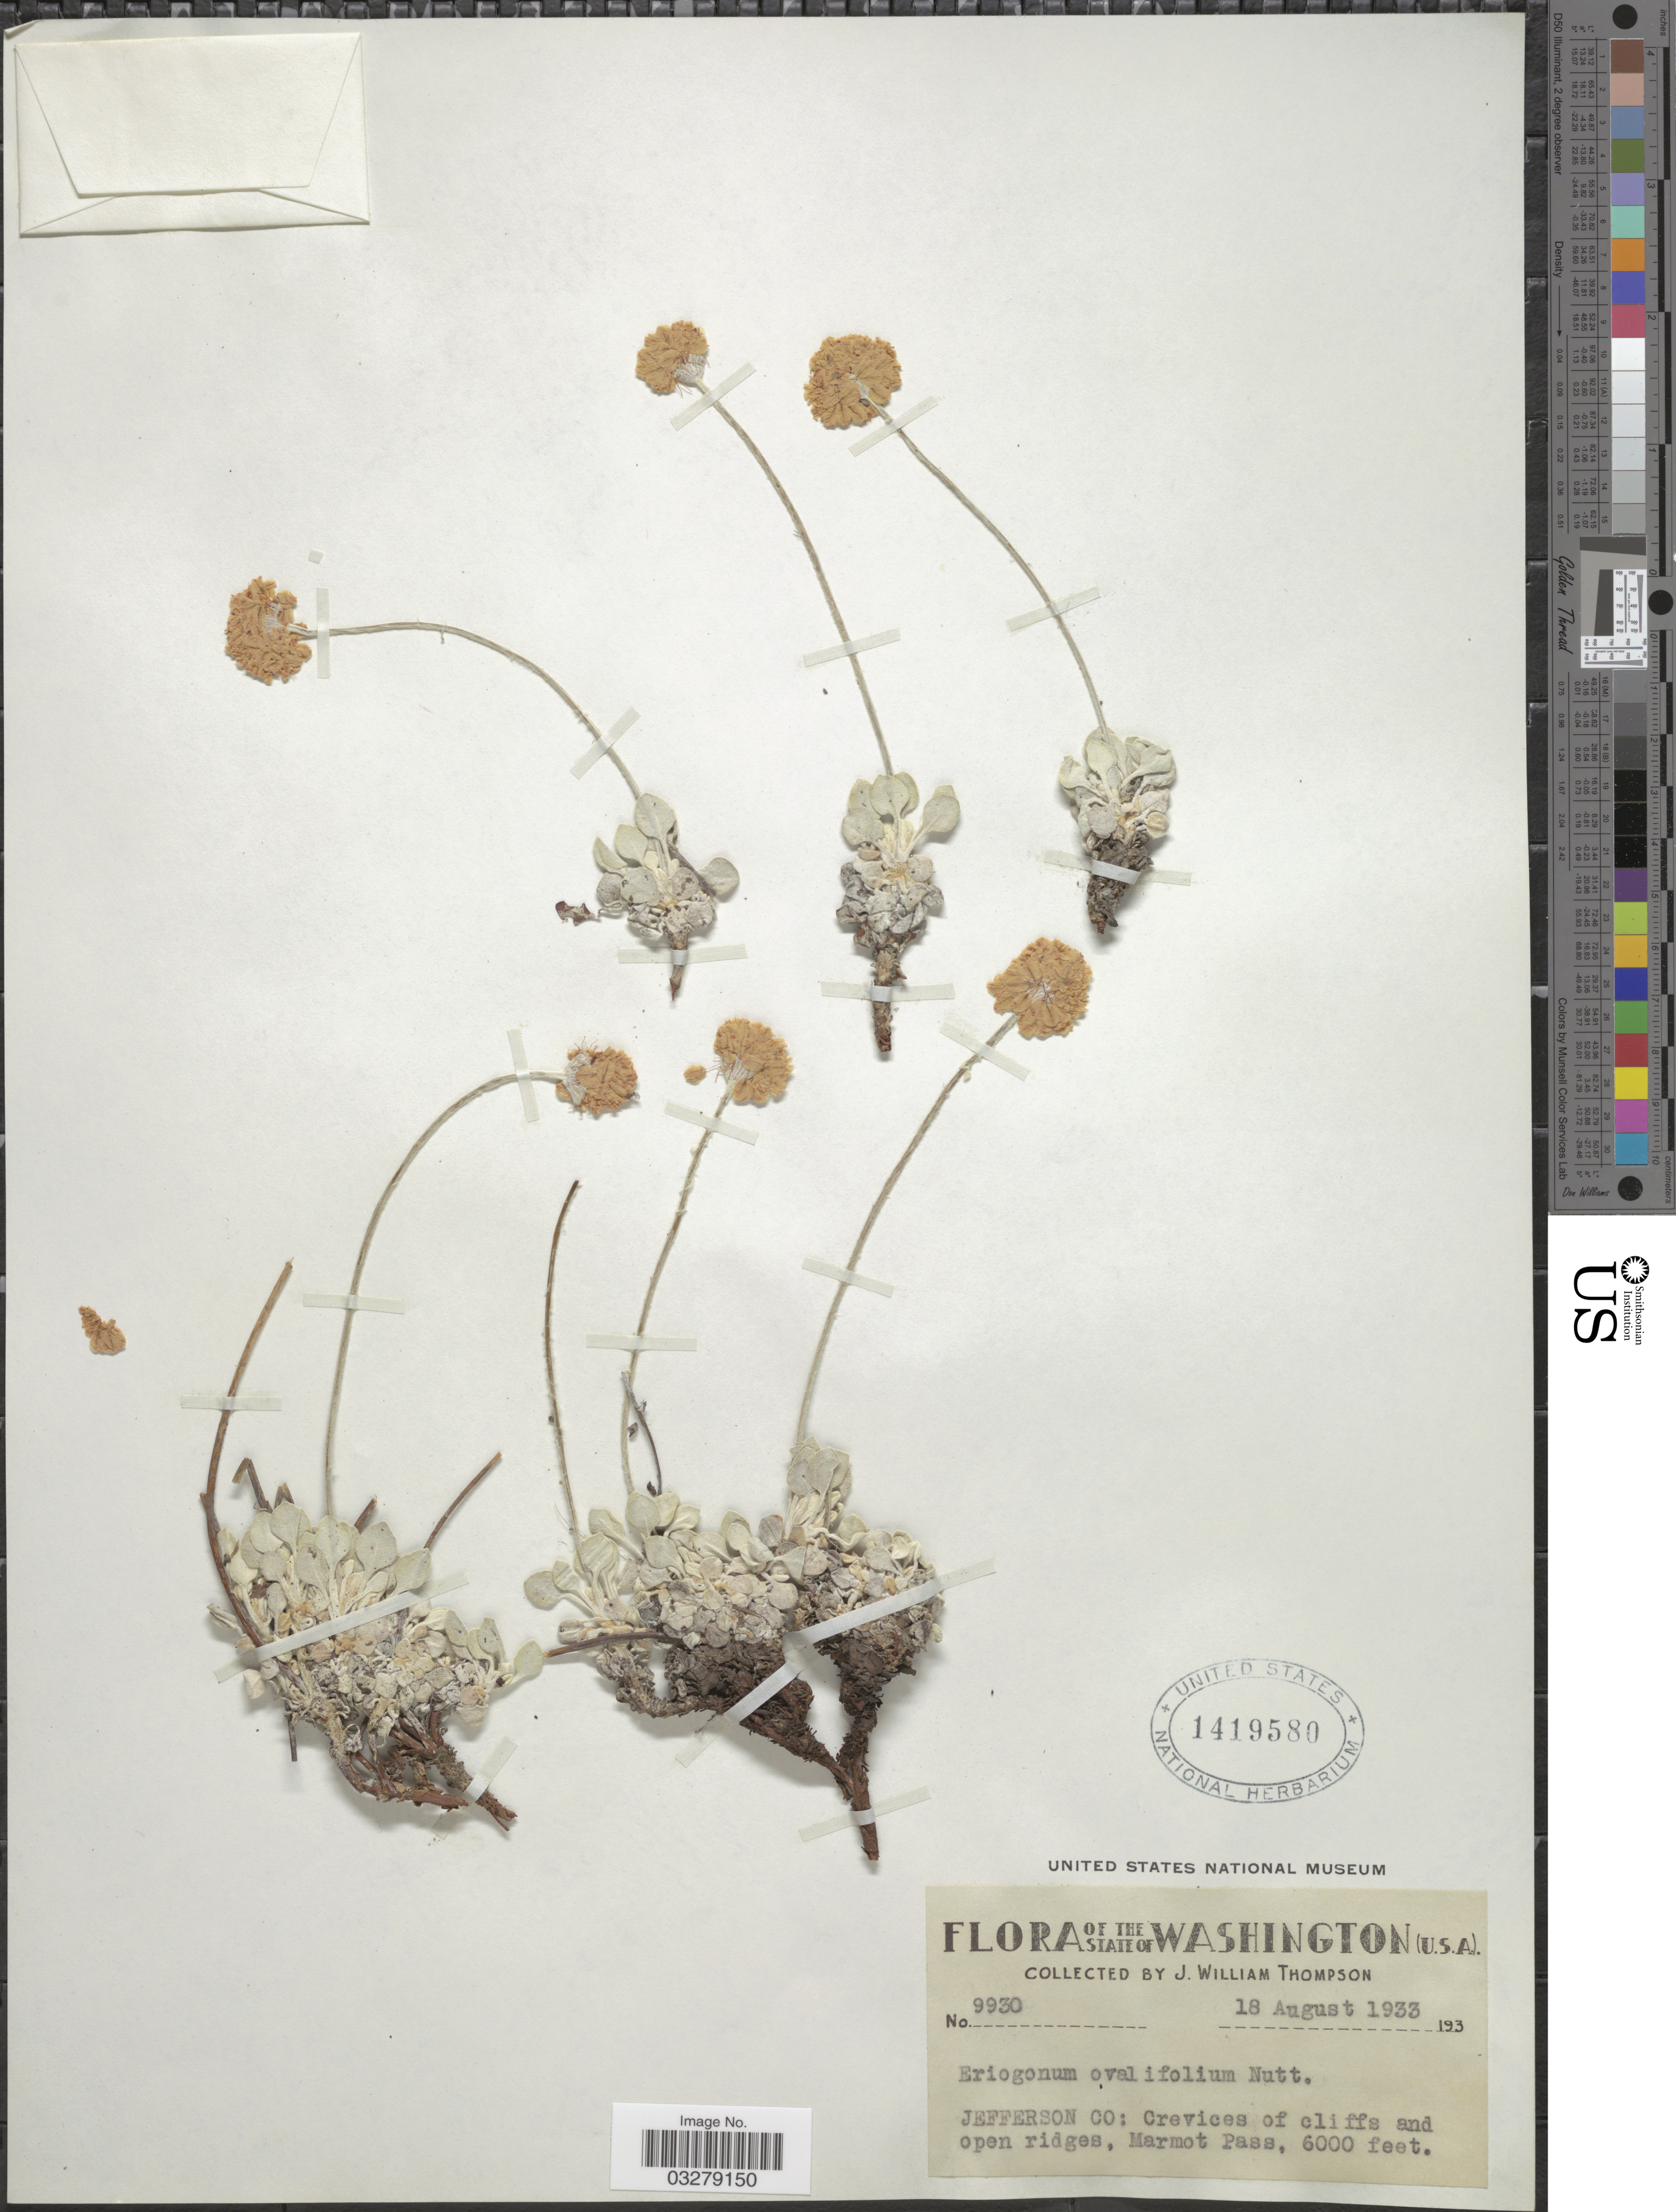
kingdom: Plantae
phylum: Tracheophyta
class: Magnoliopsida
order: Caryophyllales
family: Polygonaceae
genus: Eriogonum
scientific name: Eriogonum ovalifolium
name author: Nutt.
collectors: J. W. Thompson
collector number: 9930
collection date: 1933-08-18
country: United States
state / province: Washington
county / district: Jefferson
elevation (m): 1829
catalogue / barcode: US 1419580